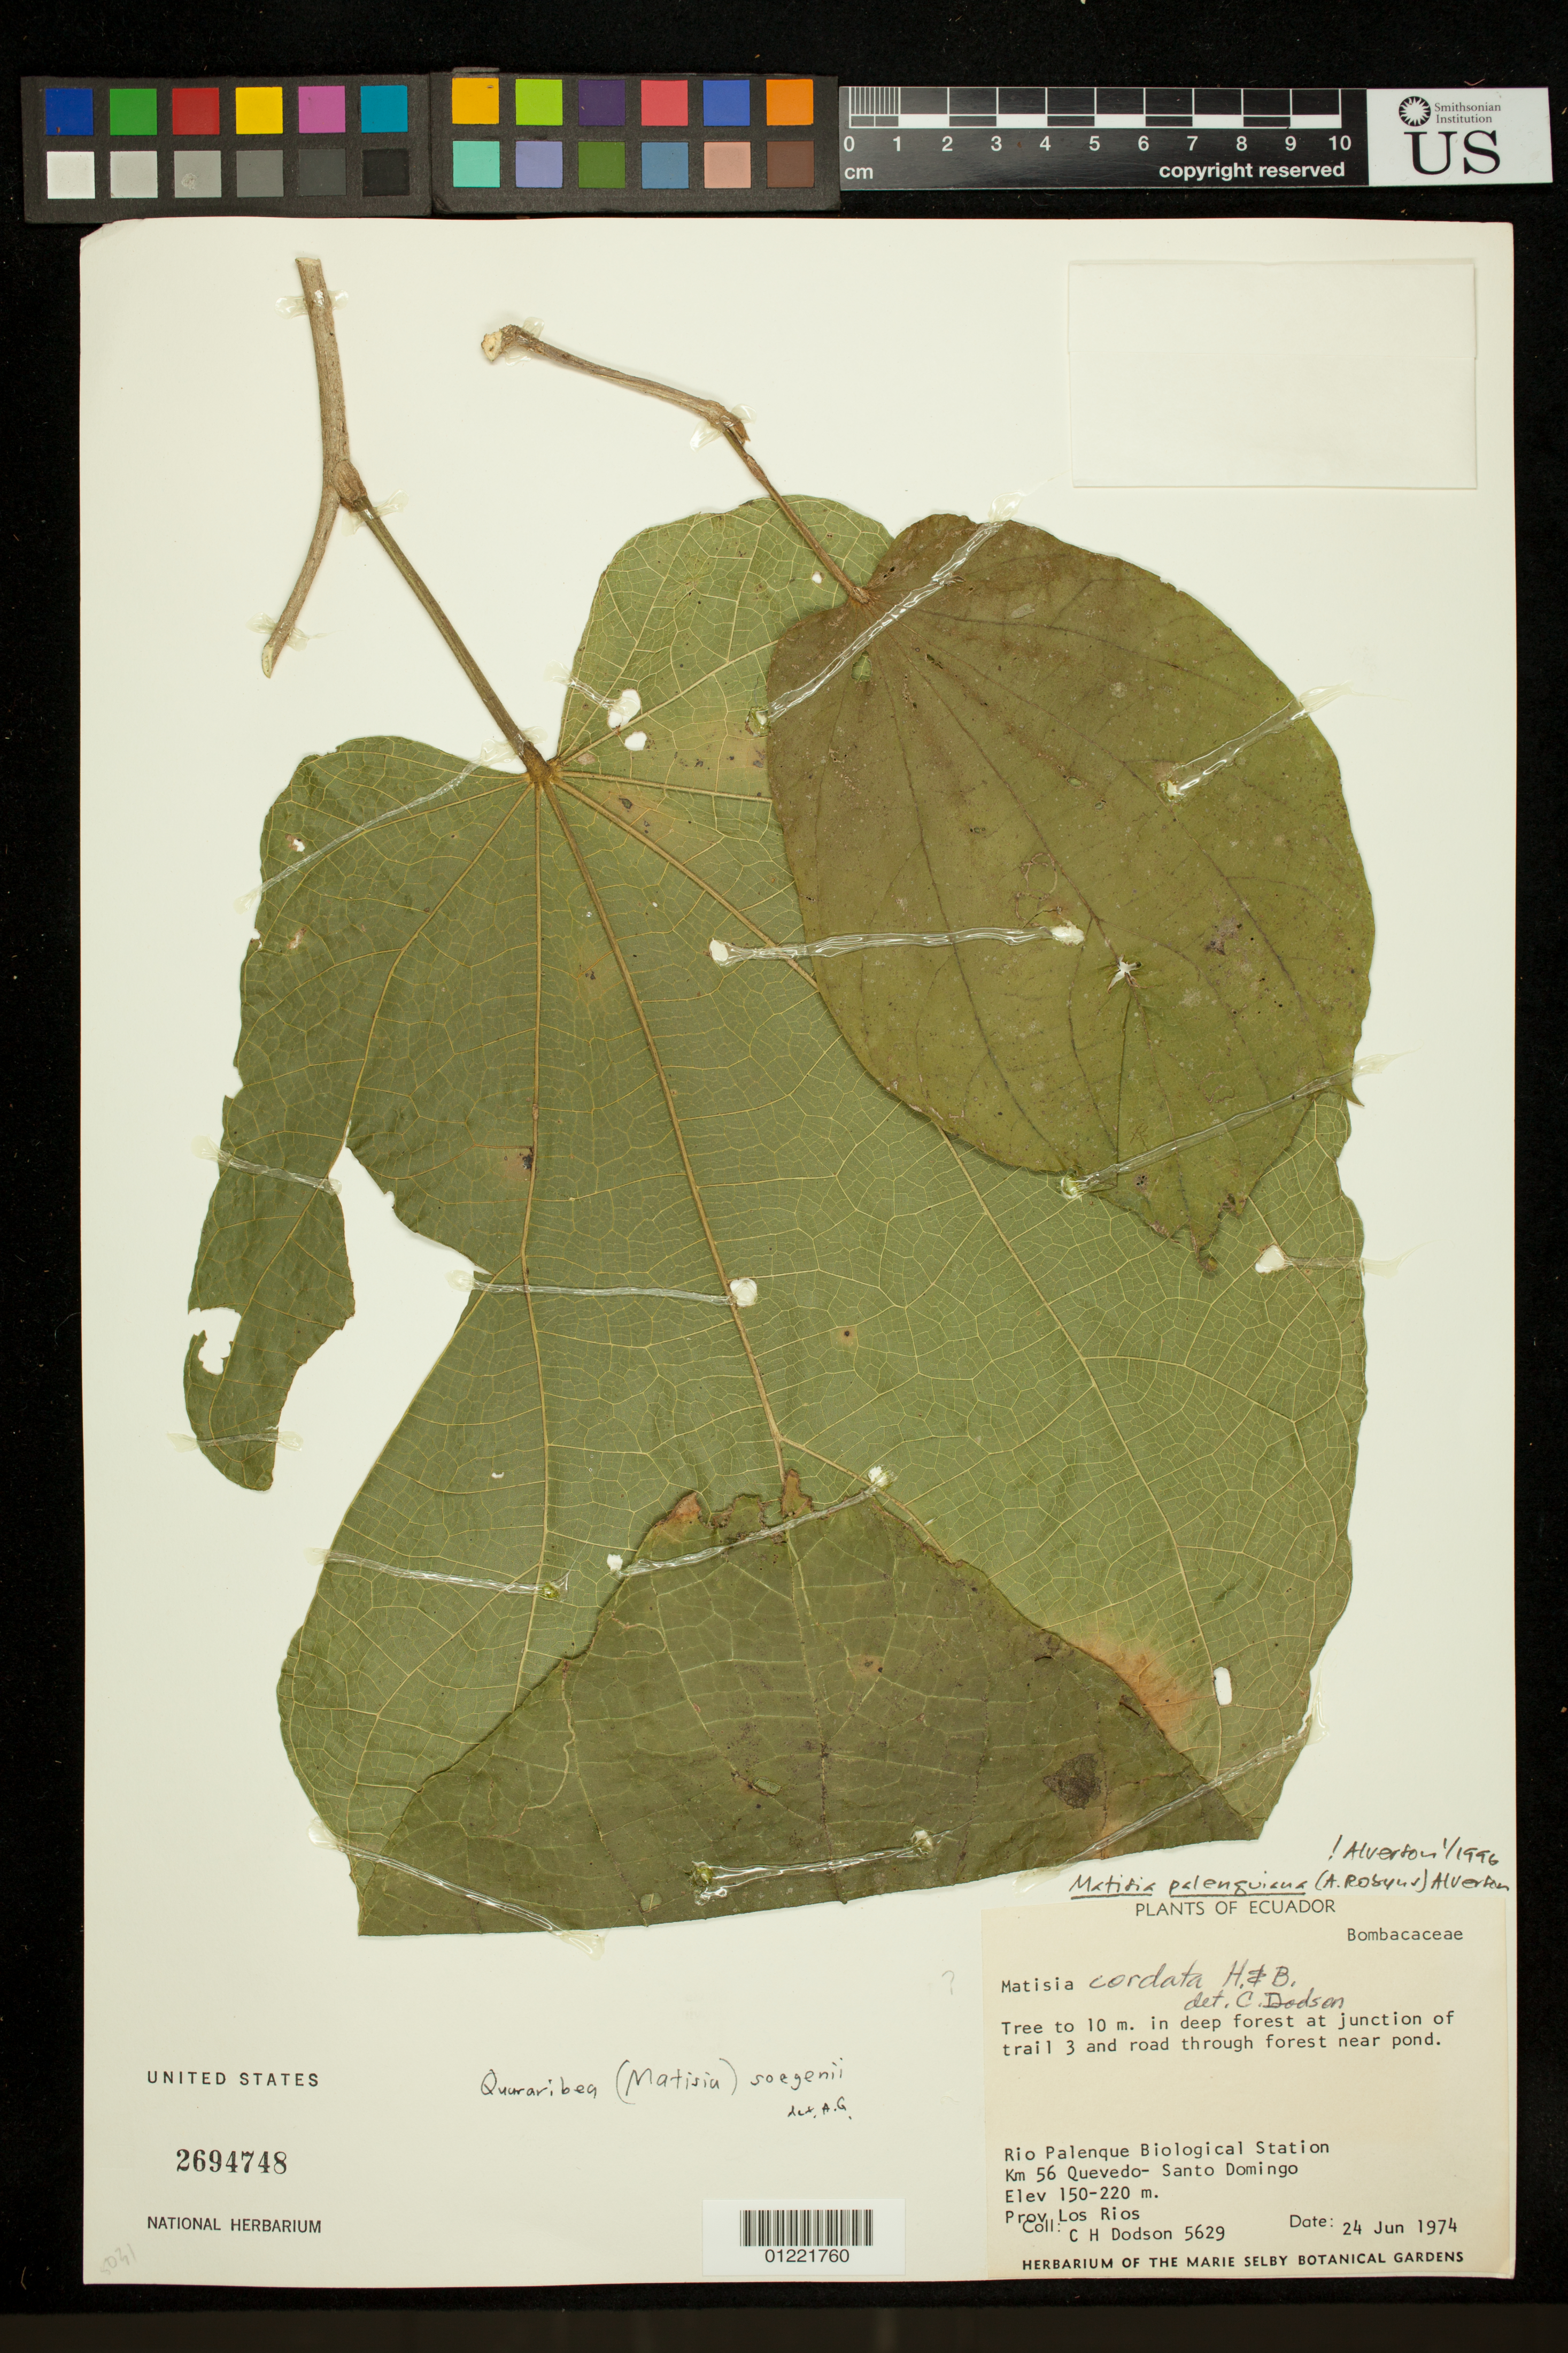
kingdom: Plantae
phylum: Tracheophyta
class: Magnoliopsida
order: Malvales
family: Malvaceae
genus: Matisia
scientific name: Matisia palenquiana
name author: (A. Robyns) W.S. Alverson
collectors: C. H. Dodson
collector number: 5629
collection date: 1974-06-24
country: Ecuador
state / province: Los Ríos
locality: Rio Palenque Biological Station, Km 56 Quevedo-Santo Domingo. Deep forest at junction of trail 3 and road through forest near pond.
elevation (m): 150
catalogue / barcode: US 2694748